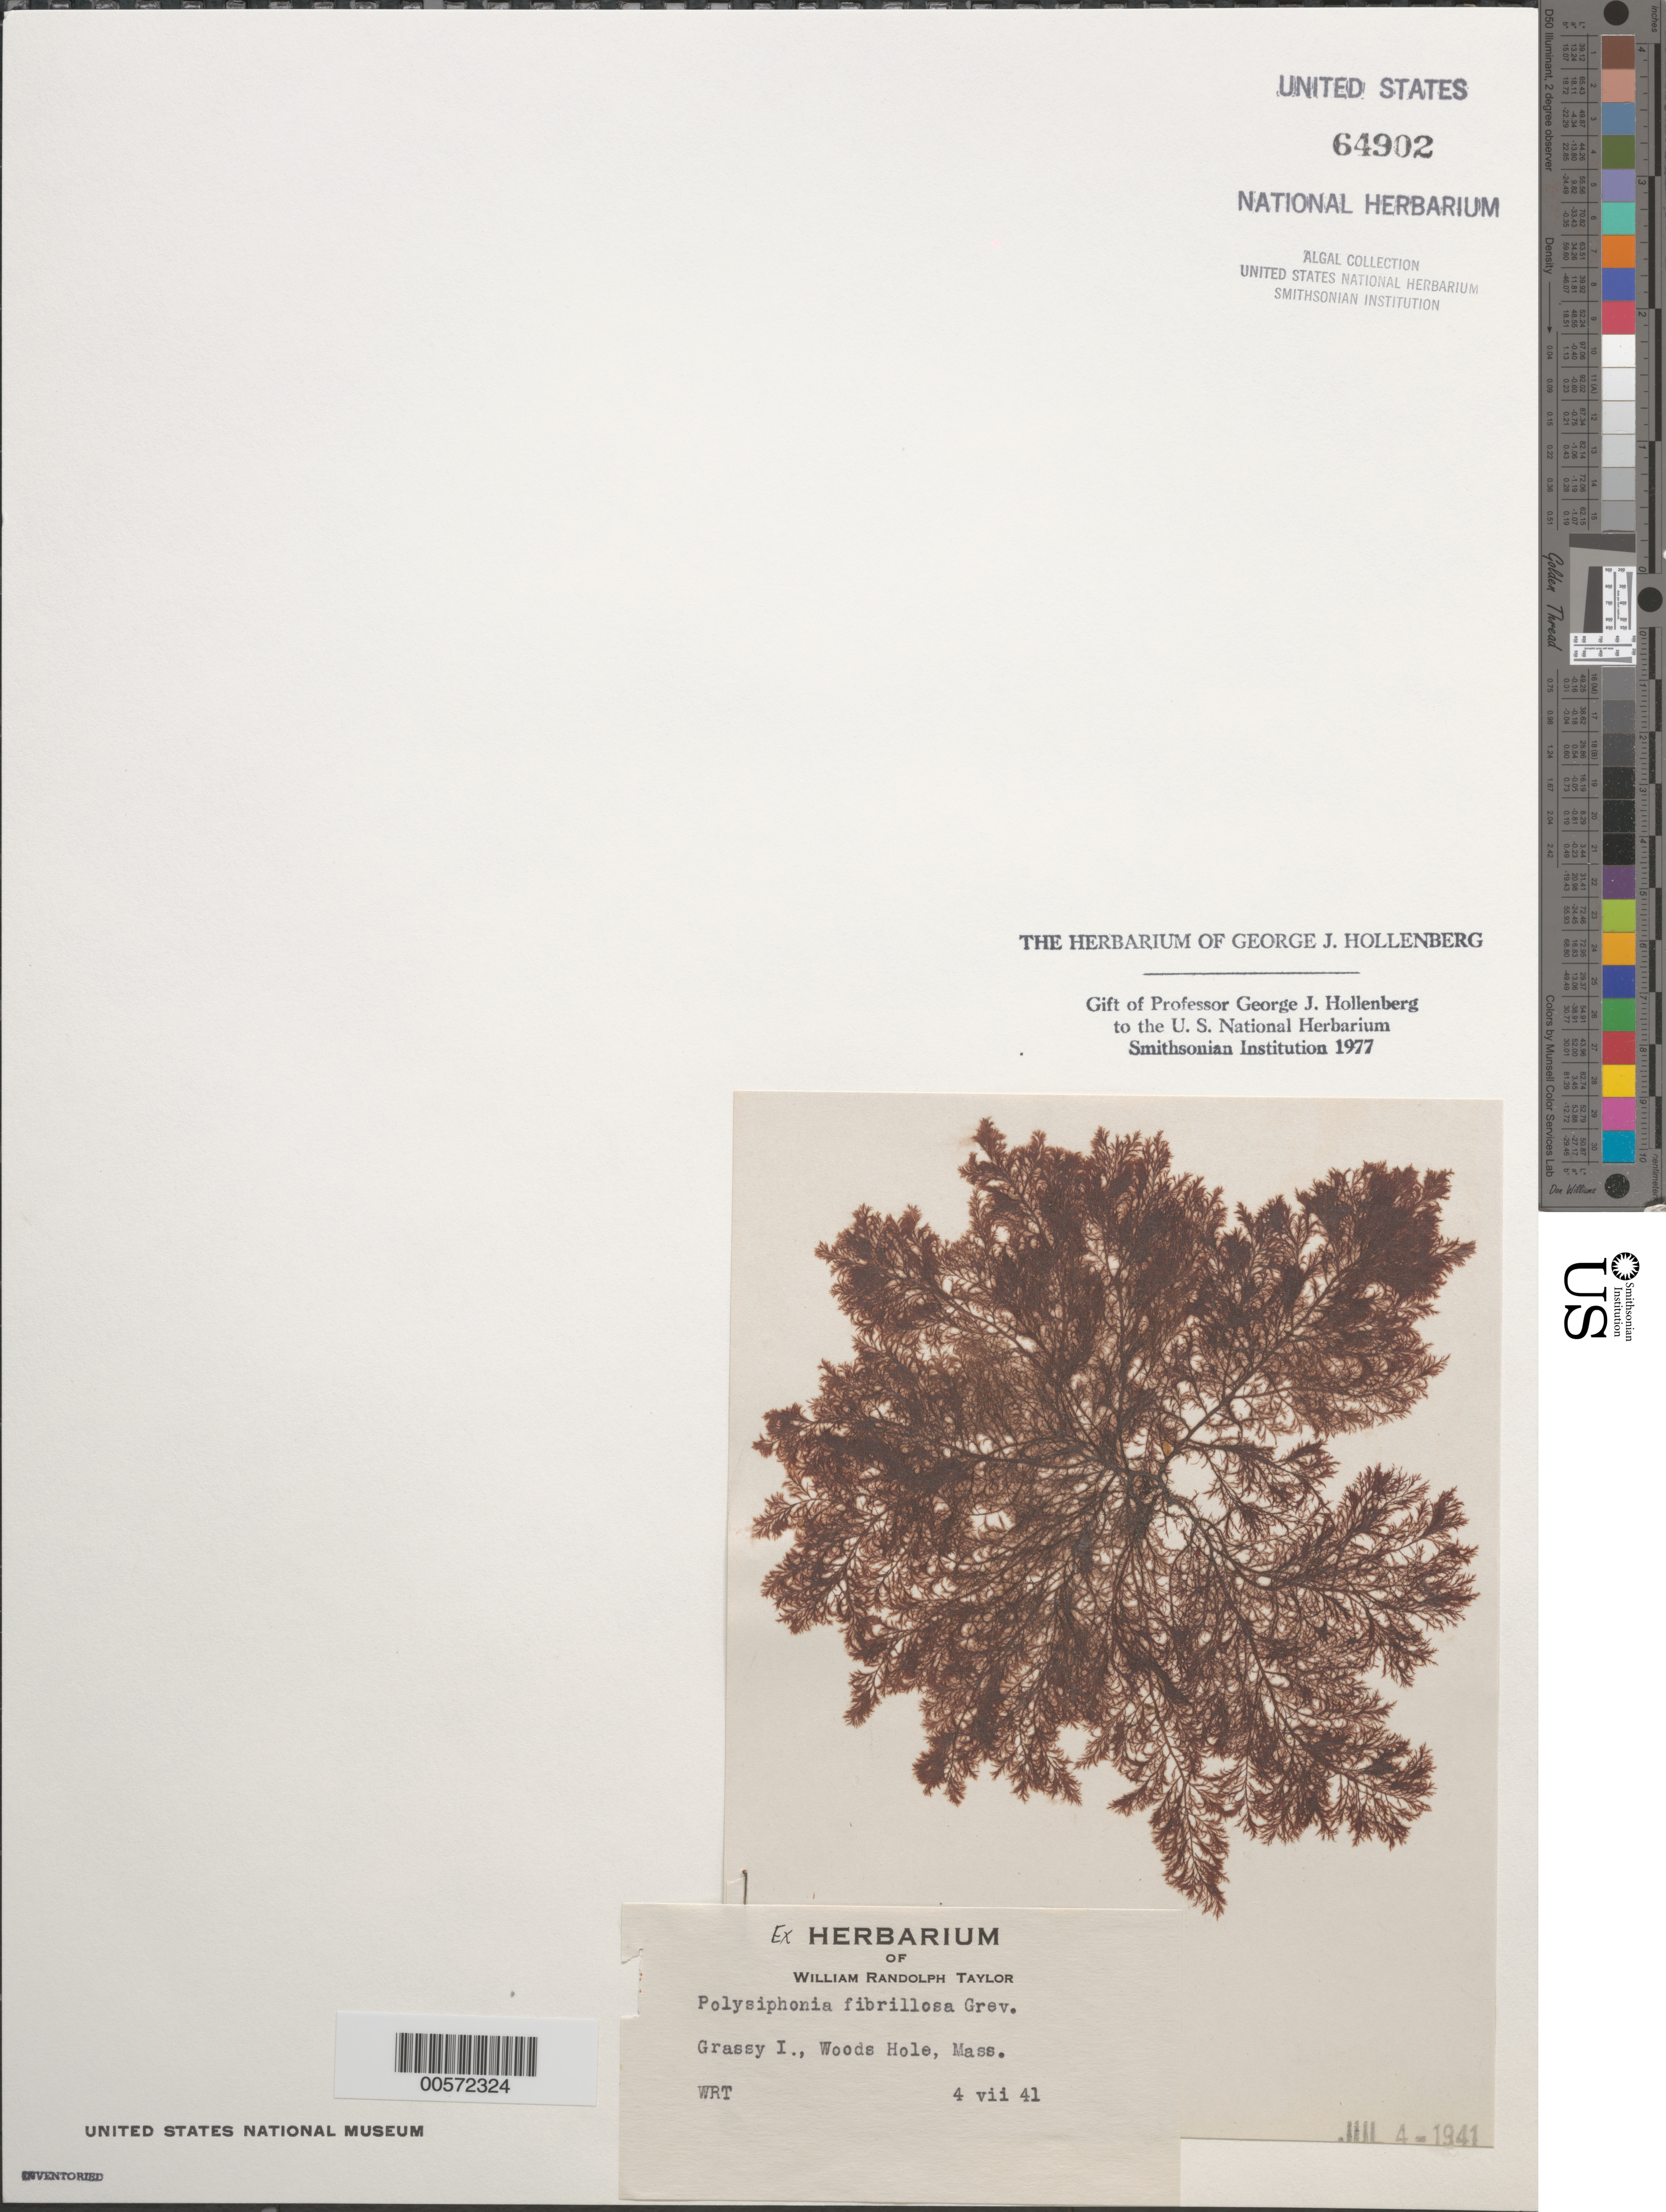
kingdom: Plantae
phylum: Rhodophyta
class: Florideophyceae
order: Ceramiales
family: Rhodomelaceae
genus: Leptosiphonia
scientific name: Leptosiphonia fibrillosa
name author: (C. Agardh) Savoie & G.W. Saunders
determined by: Algae name updating Project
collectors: W. R. Taylor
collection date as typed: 04 Jul 1941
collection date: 1941-07-04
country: United States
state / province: Massachusetts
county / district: Barnstable County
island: Grassy Island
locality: Woods Hole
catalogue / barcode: US 64902